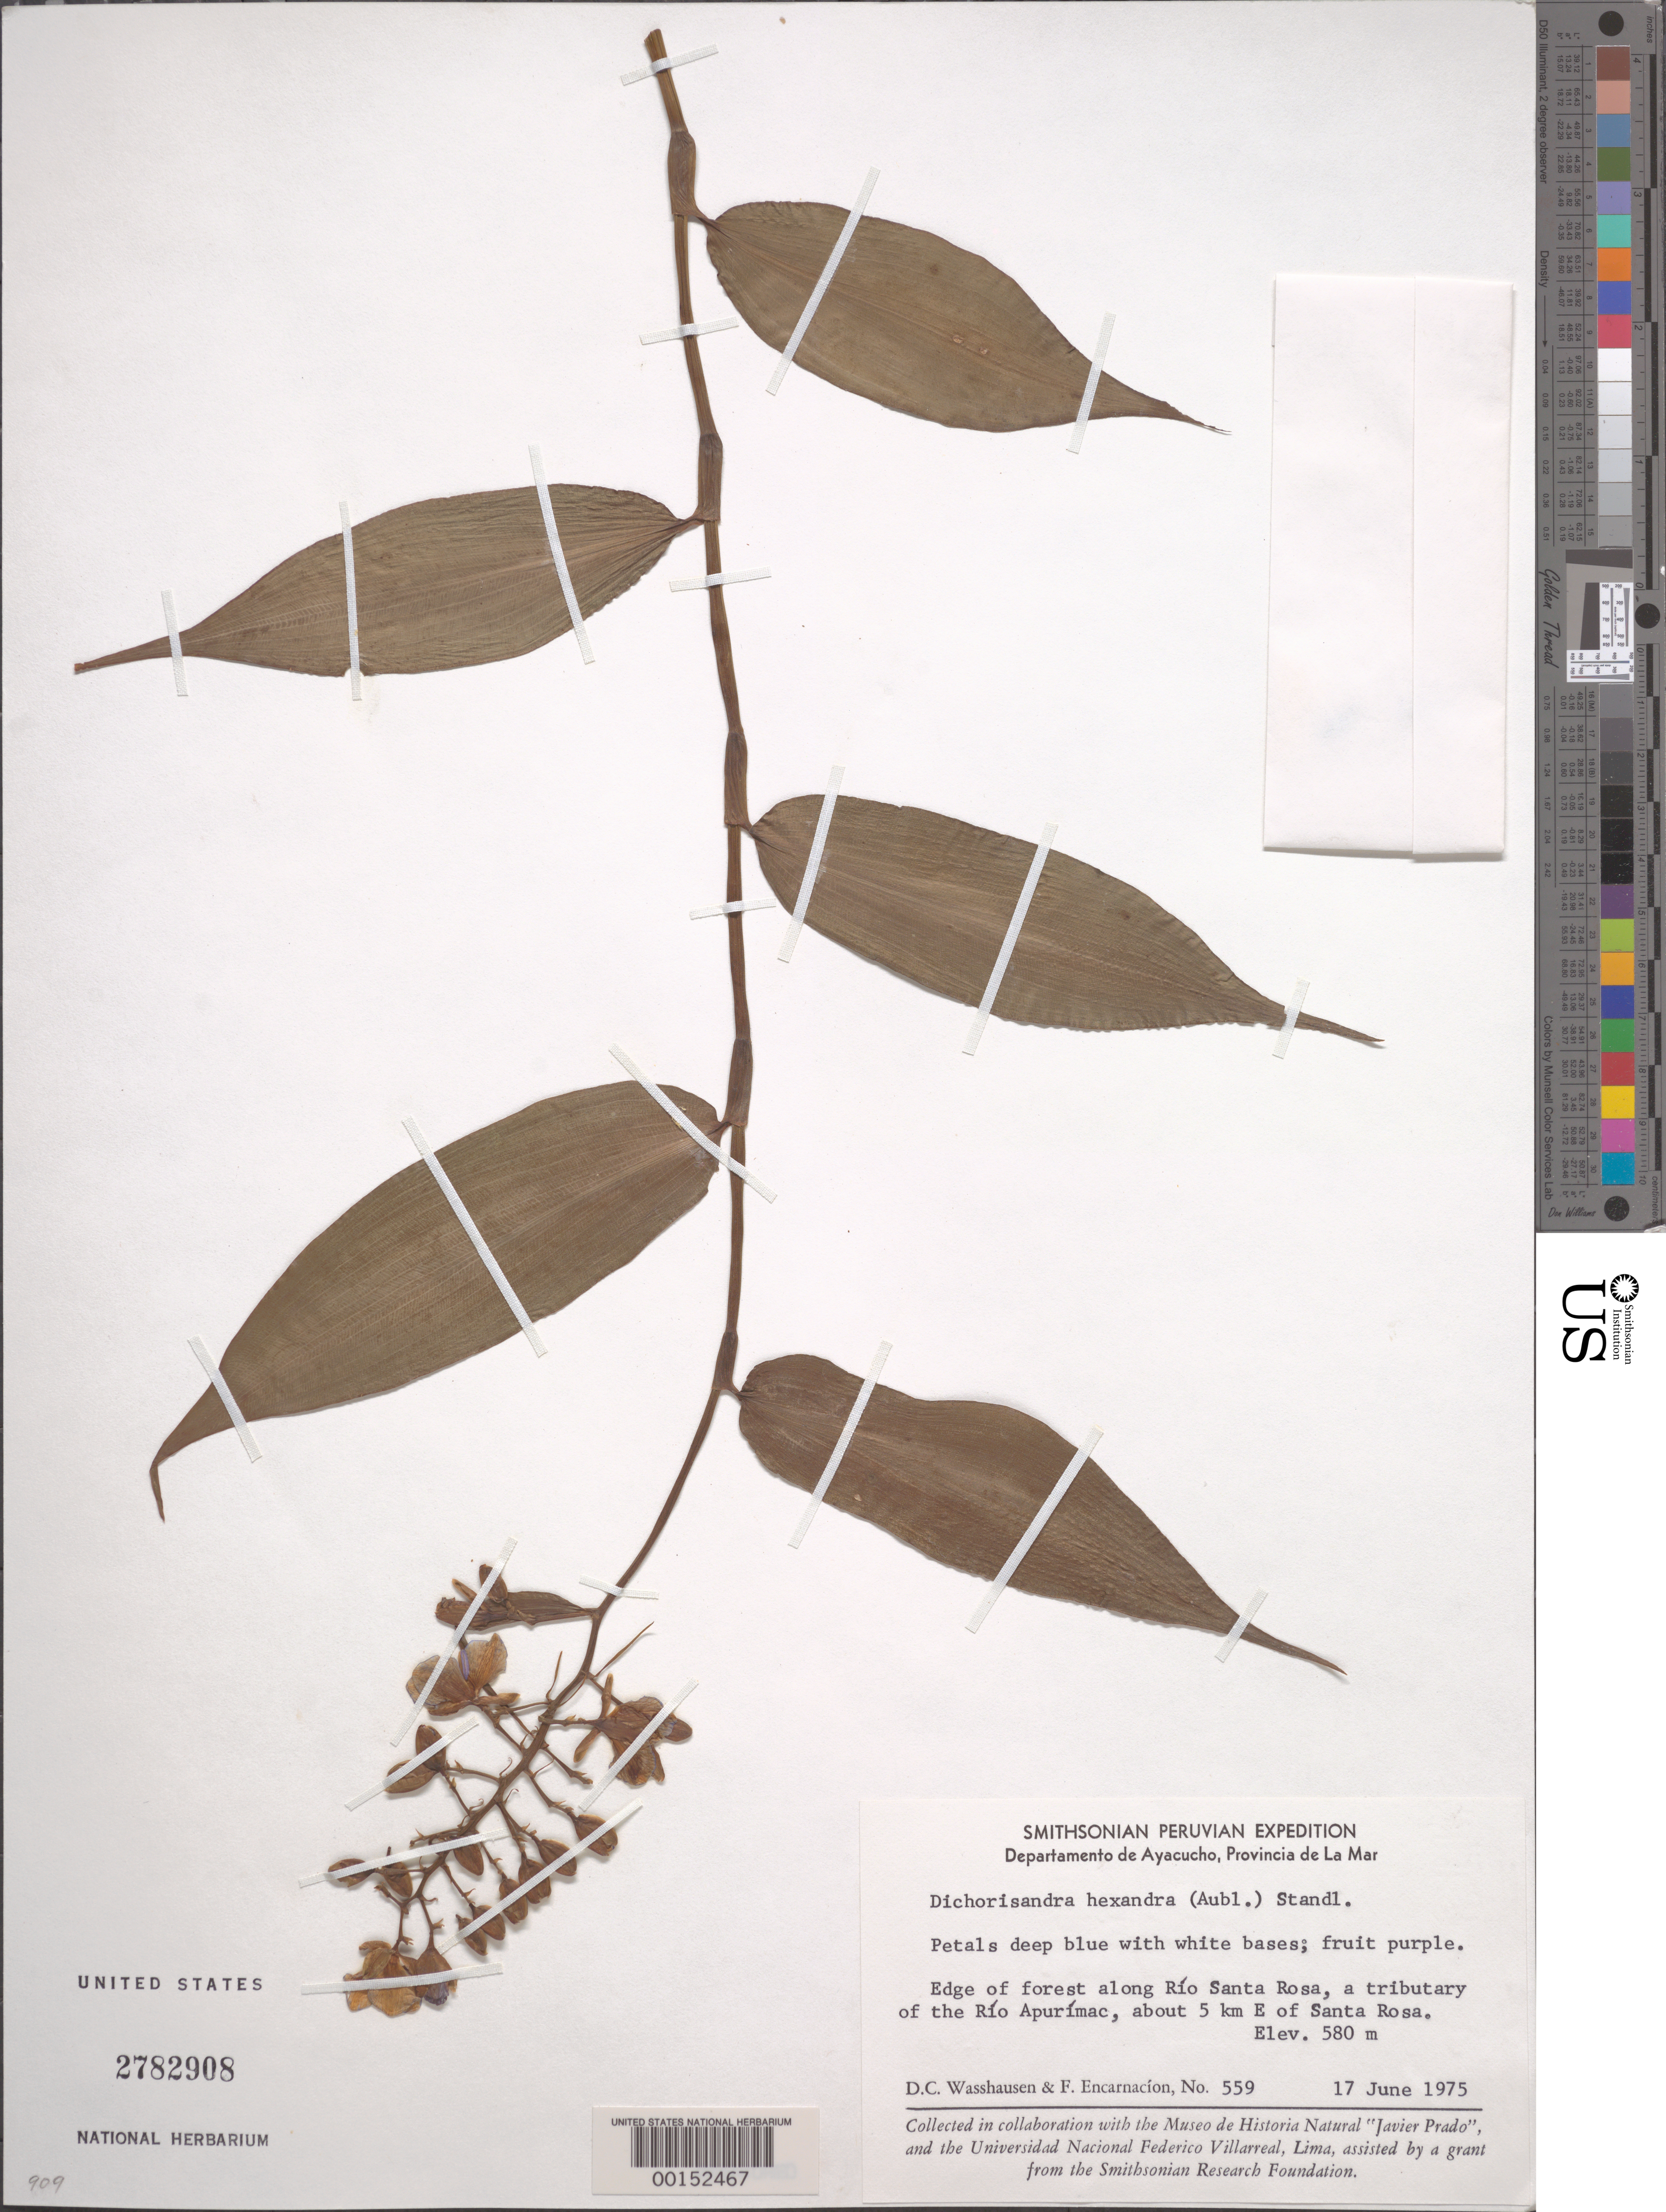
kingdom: Plantae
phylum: Tracheophyta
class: Liliopsida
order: Commelinales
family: Commelinaceae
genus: Dichorisandra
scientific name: Dichorisandra hexandra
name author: (Aubl.) Standl.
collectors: D. C. Wasshausen & F. Encarnación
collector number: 559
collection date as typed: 17 Jun 1975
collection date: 1975-06-17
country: Peru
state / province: Ayacucho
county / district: La Mar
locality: Río Santa Rosa, E of Santa Rosa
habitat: Forest along river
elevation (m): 580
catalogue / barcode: US 2782908